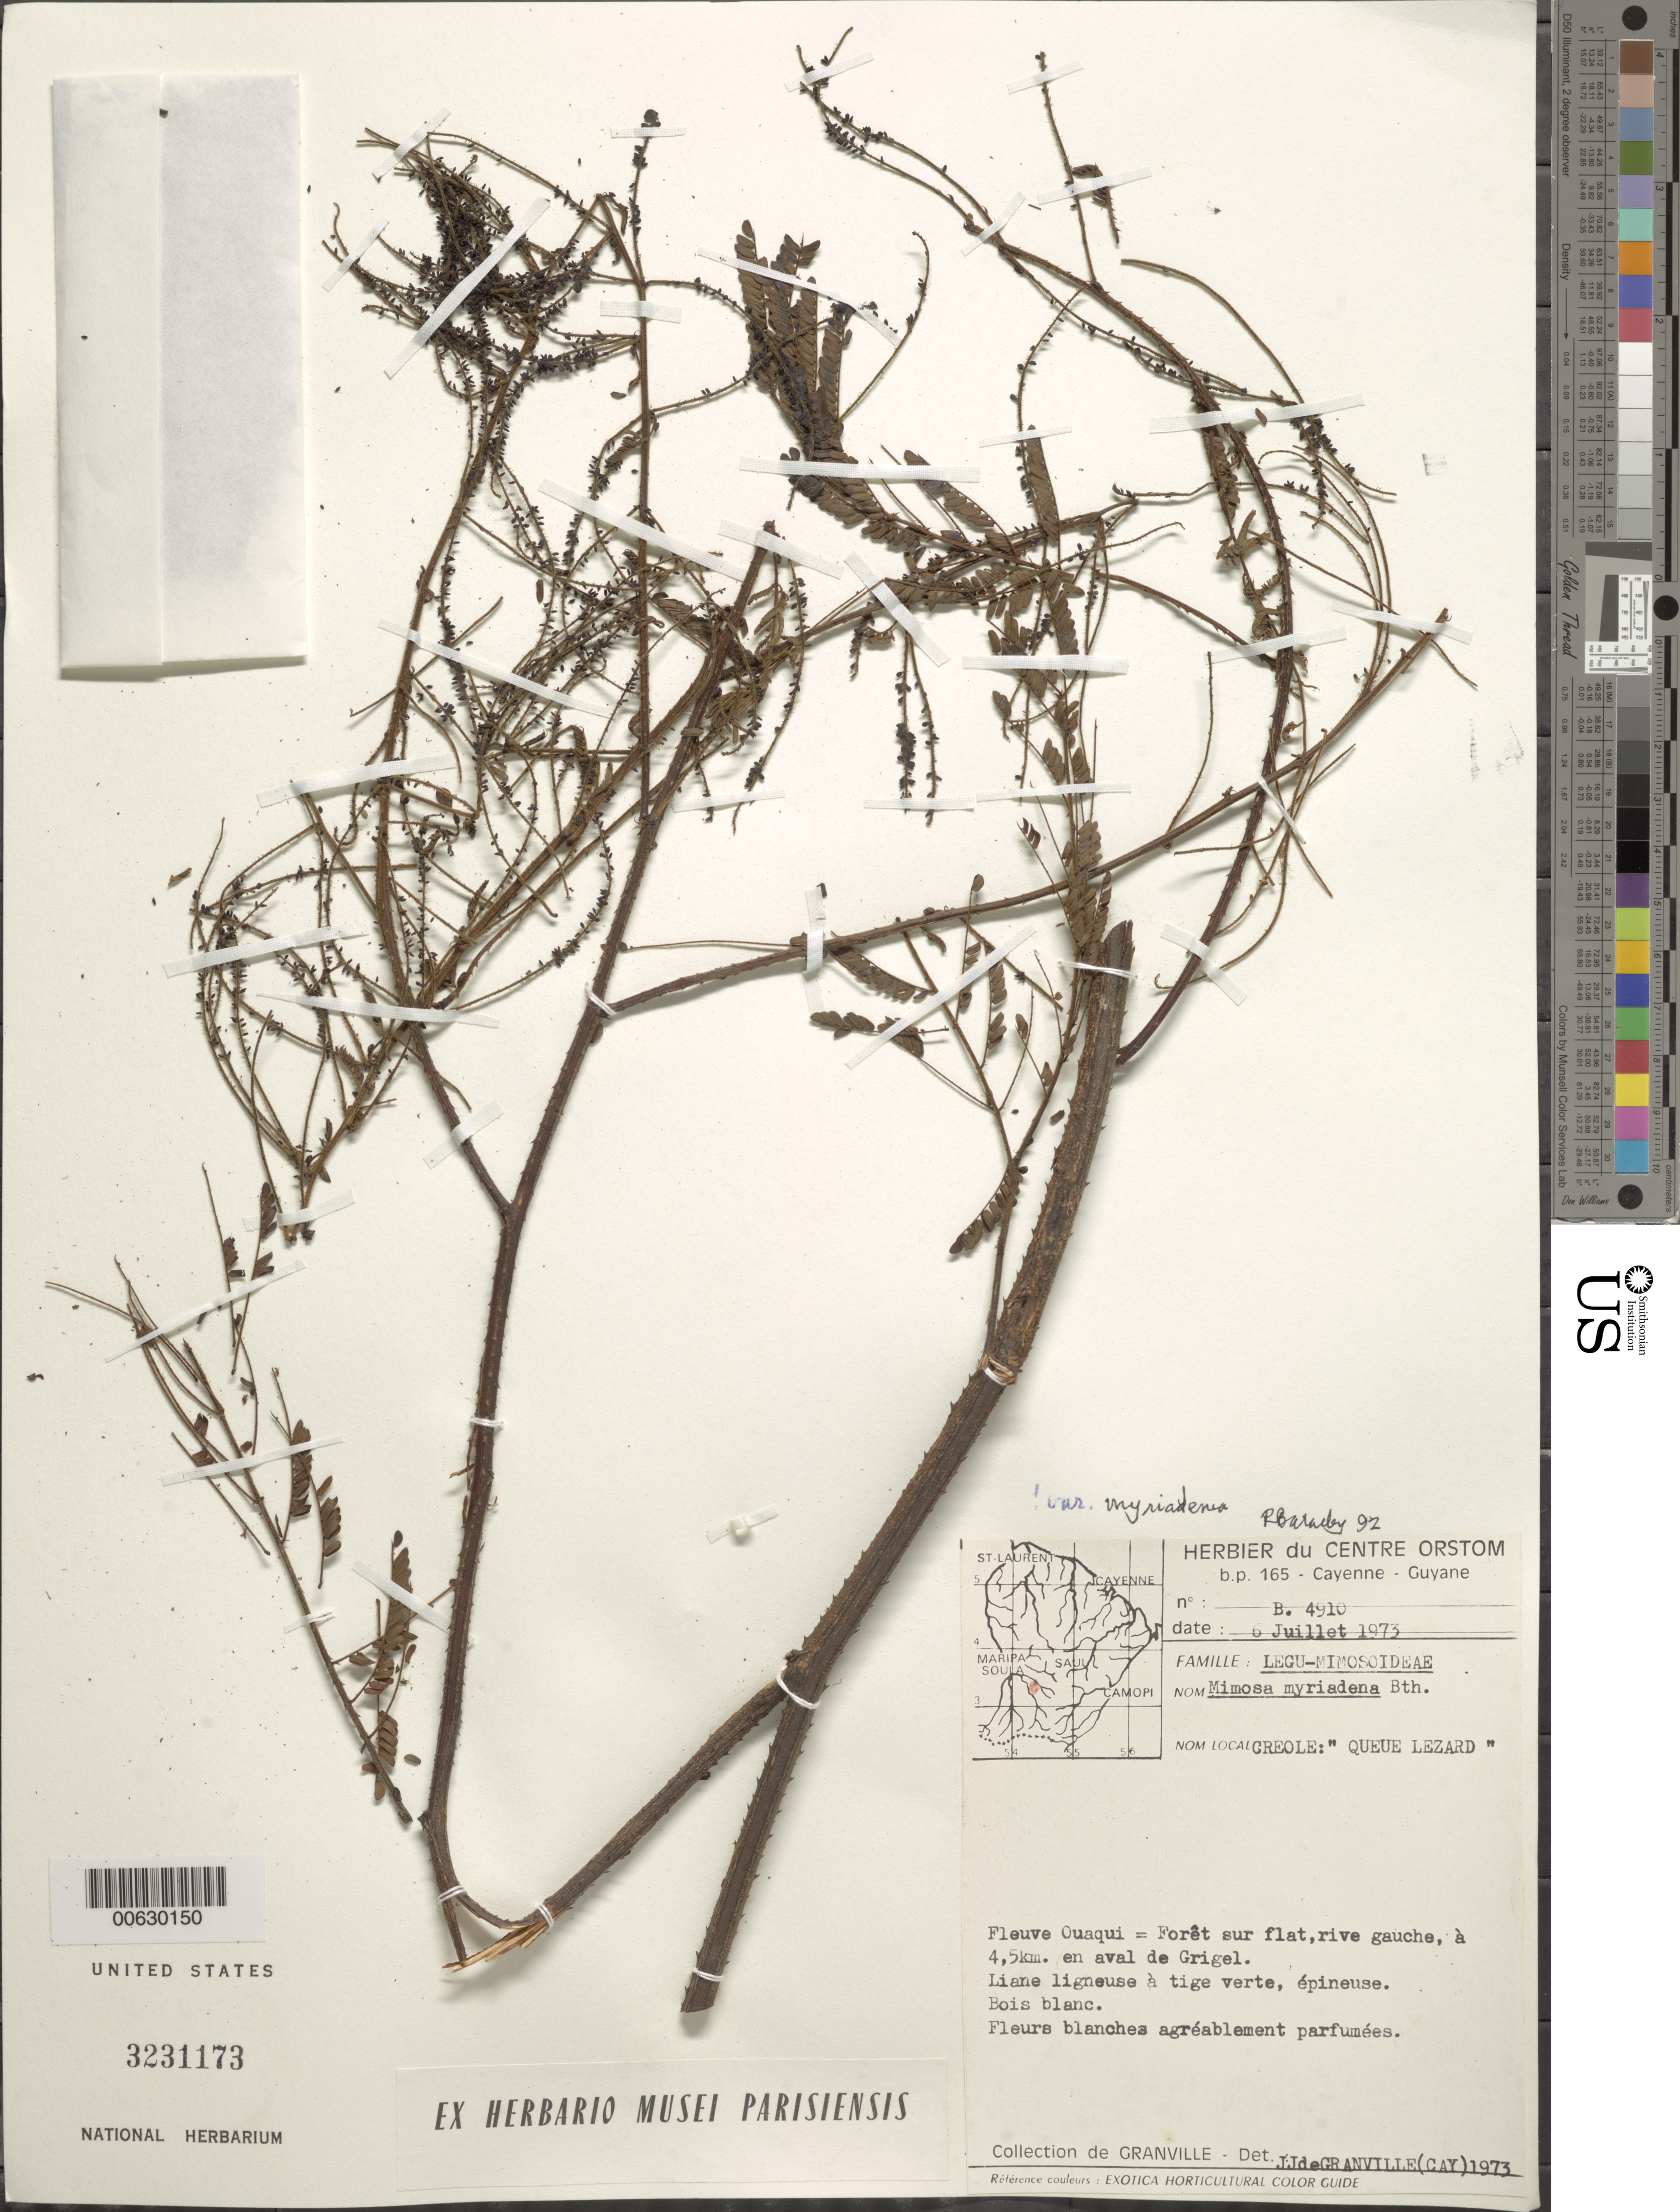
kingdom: Plantae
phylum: Tracheophyta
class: Magnoliopsida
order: Fabales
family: Fabaceae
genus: Mimosa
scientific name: Mimosa myriadenia var. myriadenia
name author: (Benth.) Benth.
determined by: Barneby, Rupert C., (NY)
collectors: J.-J. de Granville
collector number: B 4910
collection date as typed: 6-Jul-73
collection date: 1973-07-06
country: French Guiana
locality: Fleuve Ouaqui, rive gauche, 4.5 km en aval de Grigel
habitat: Forêt sur flat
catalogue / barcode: US 3231173